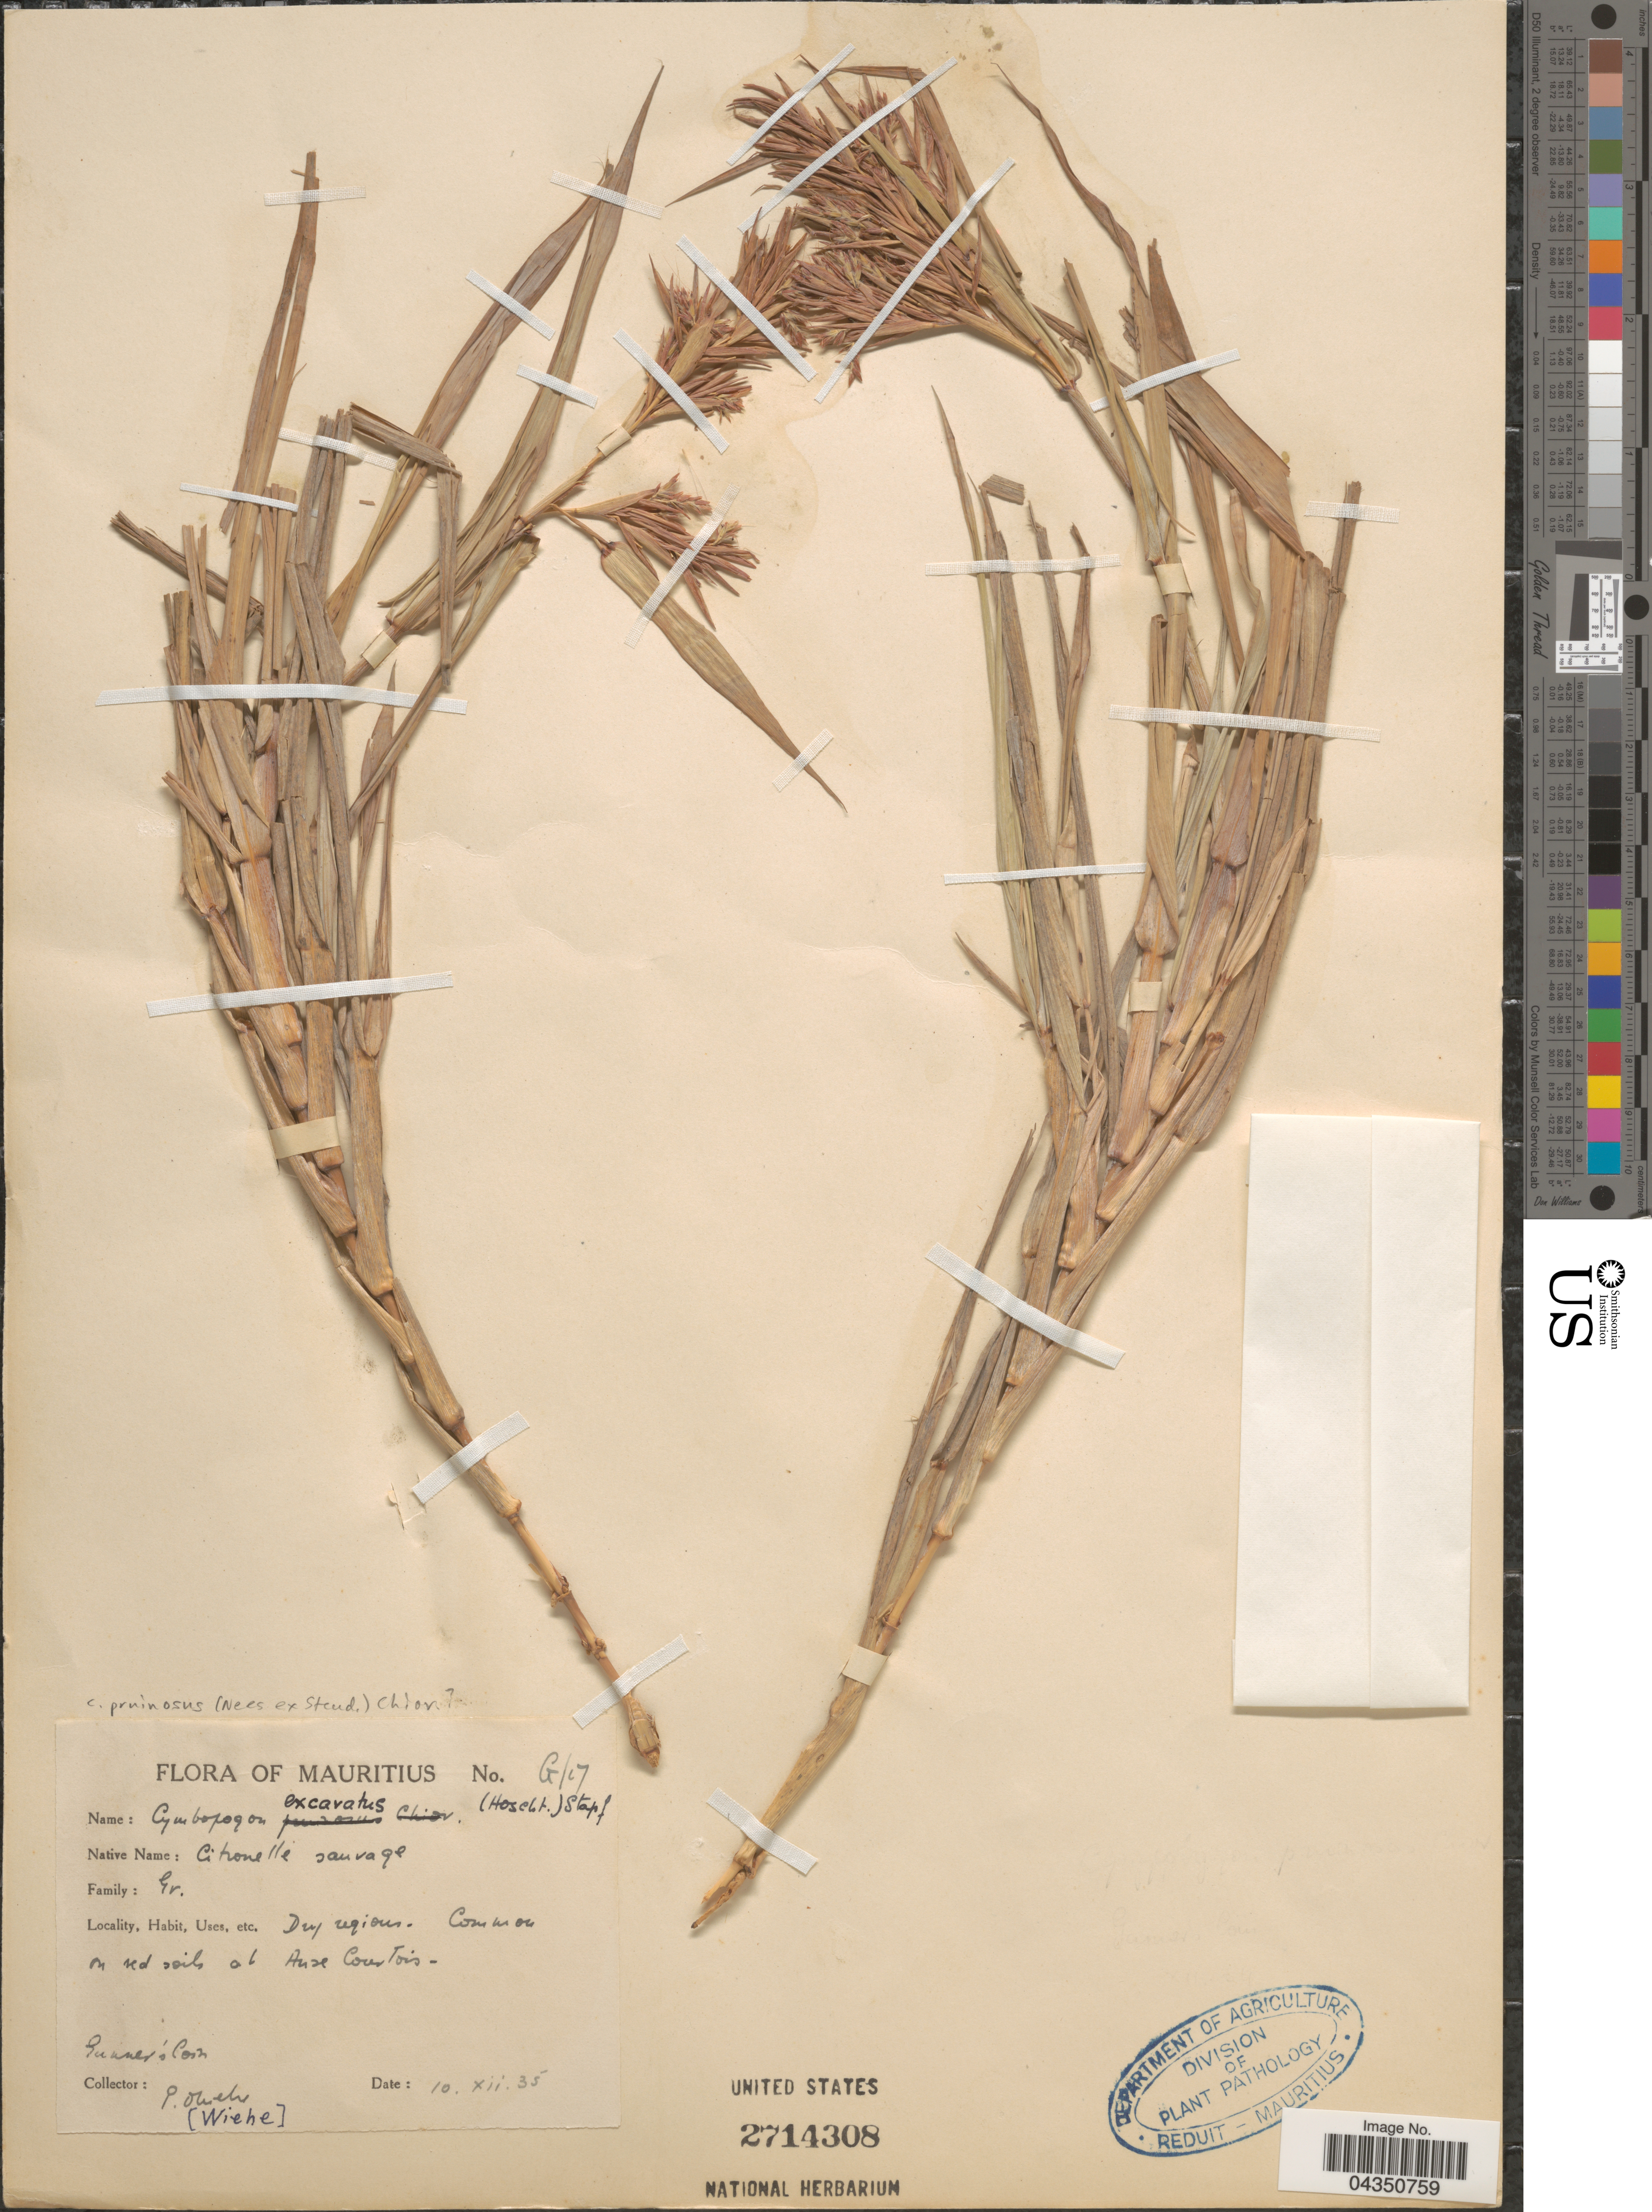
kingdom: Plantae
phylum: Tracheophyta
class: Liliopsida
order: Poales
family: Poaceae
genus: Cymbopogon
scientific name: Cymbopogon pruinosus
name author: Chiov.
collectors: P. Wiehe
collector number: G/17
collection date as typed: Transcribed d/m/y: 10/12/35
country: Mauritius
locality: Dry regions- Common on red soils at Anse Courtois.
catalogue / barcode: US 2714308